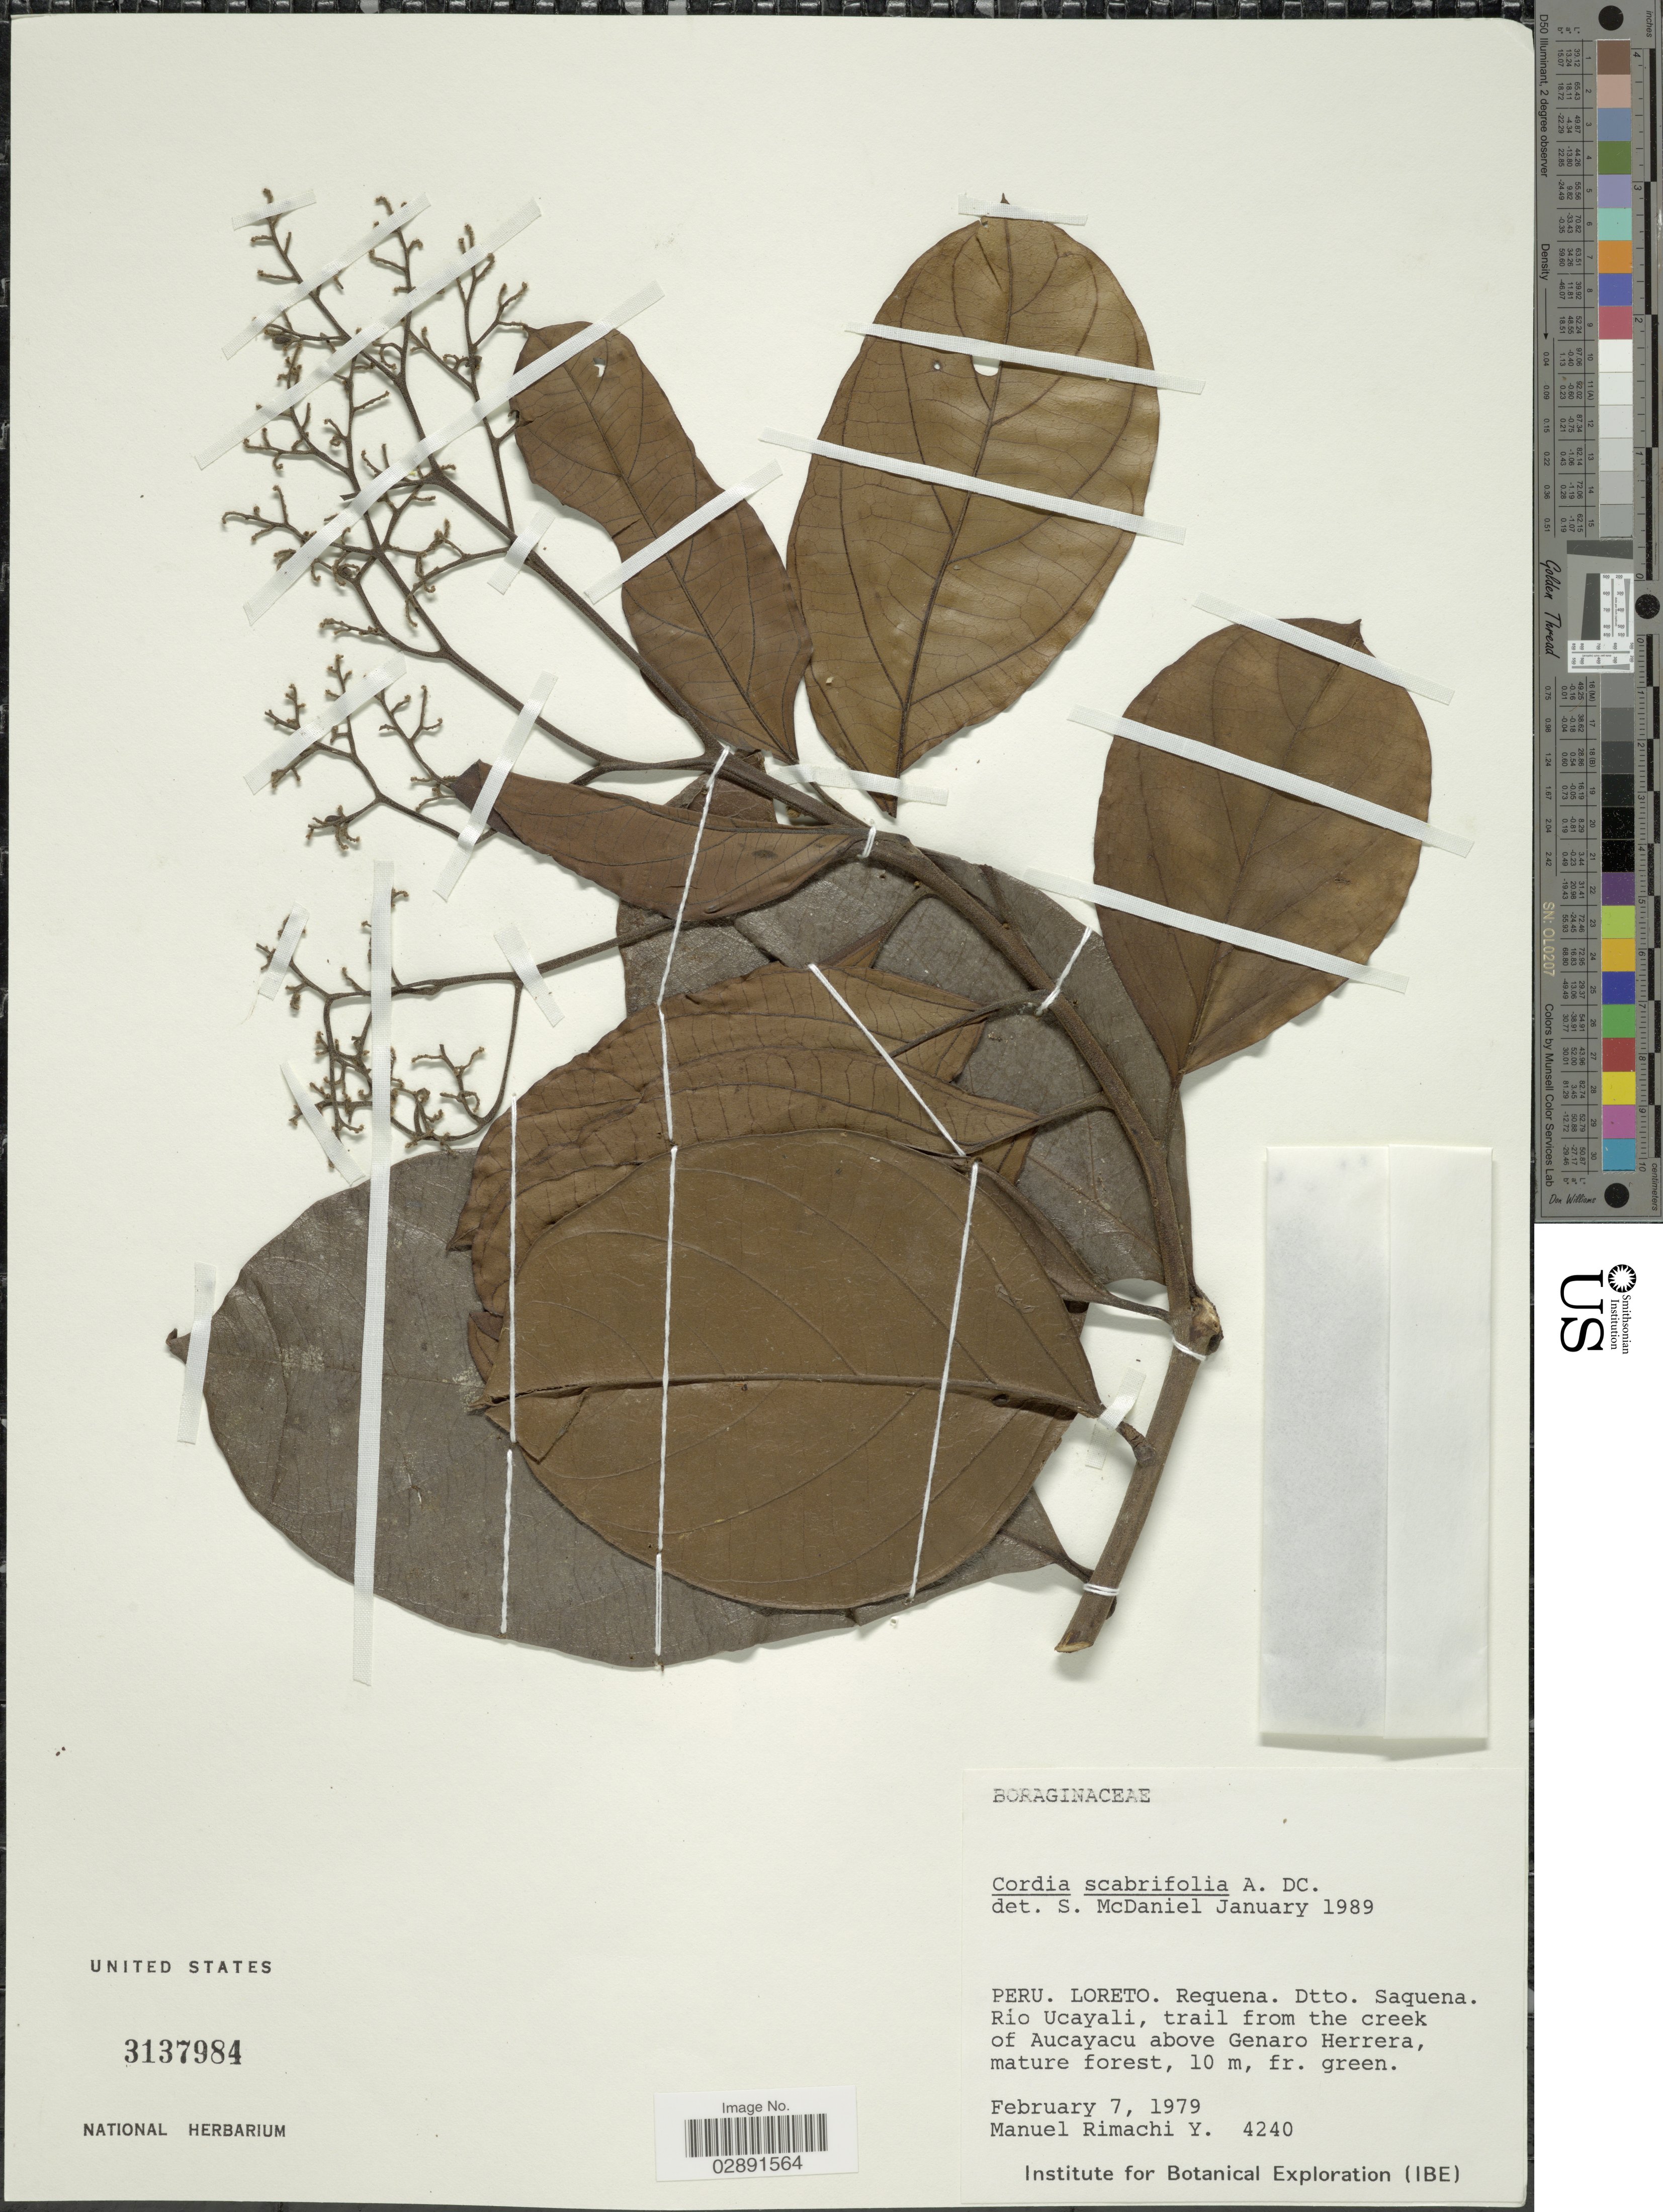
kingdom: Plantae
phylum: Tracheophyta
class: Magnoliopsida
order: Boraginales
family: Cordiaceae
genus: Cordia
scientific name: Cordia scabrifolia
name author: A. DC. in DC.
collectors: M. Rimachi Y.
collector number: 4240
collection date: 1979-02-07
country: Peru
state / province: Loreto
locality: Requena. Dtto. Saquena. Rio Ucayali, trail from the creek of Aucayacu above Genaro Herrera.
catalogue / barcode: US 3137984